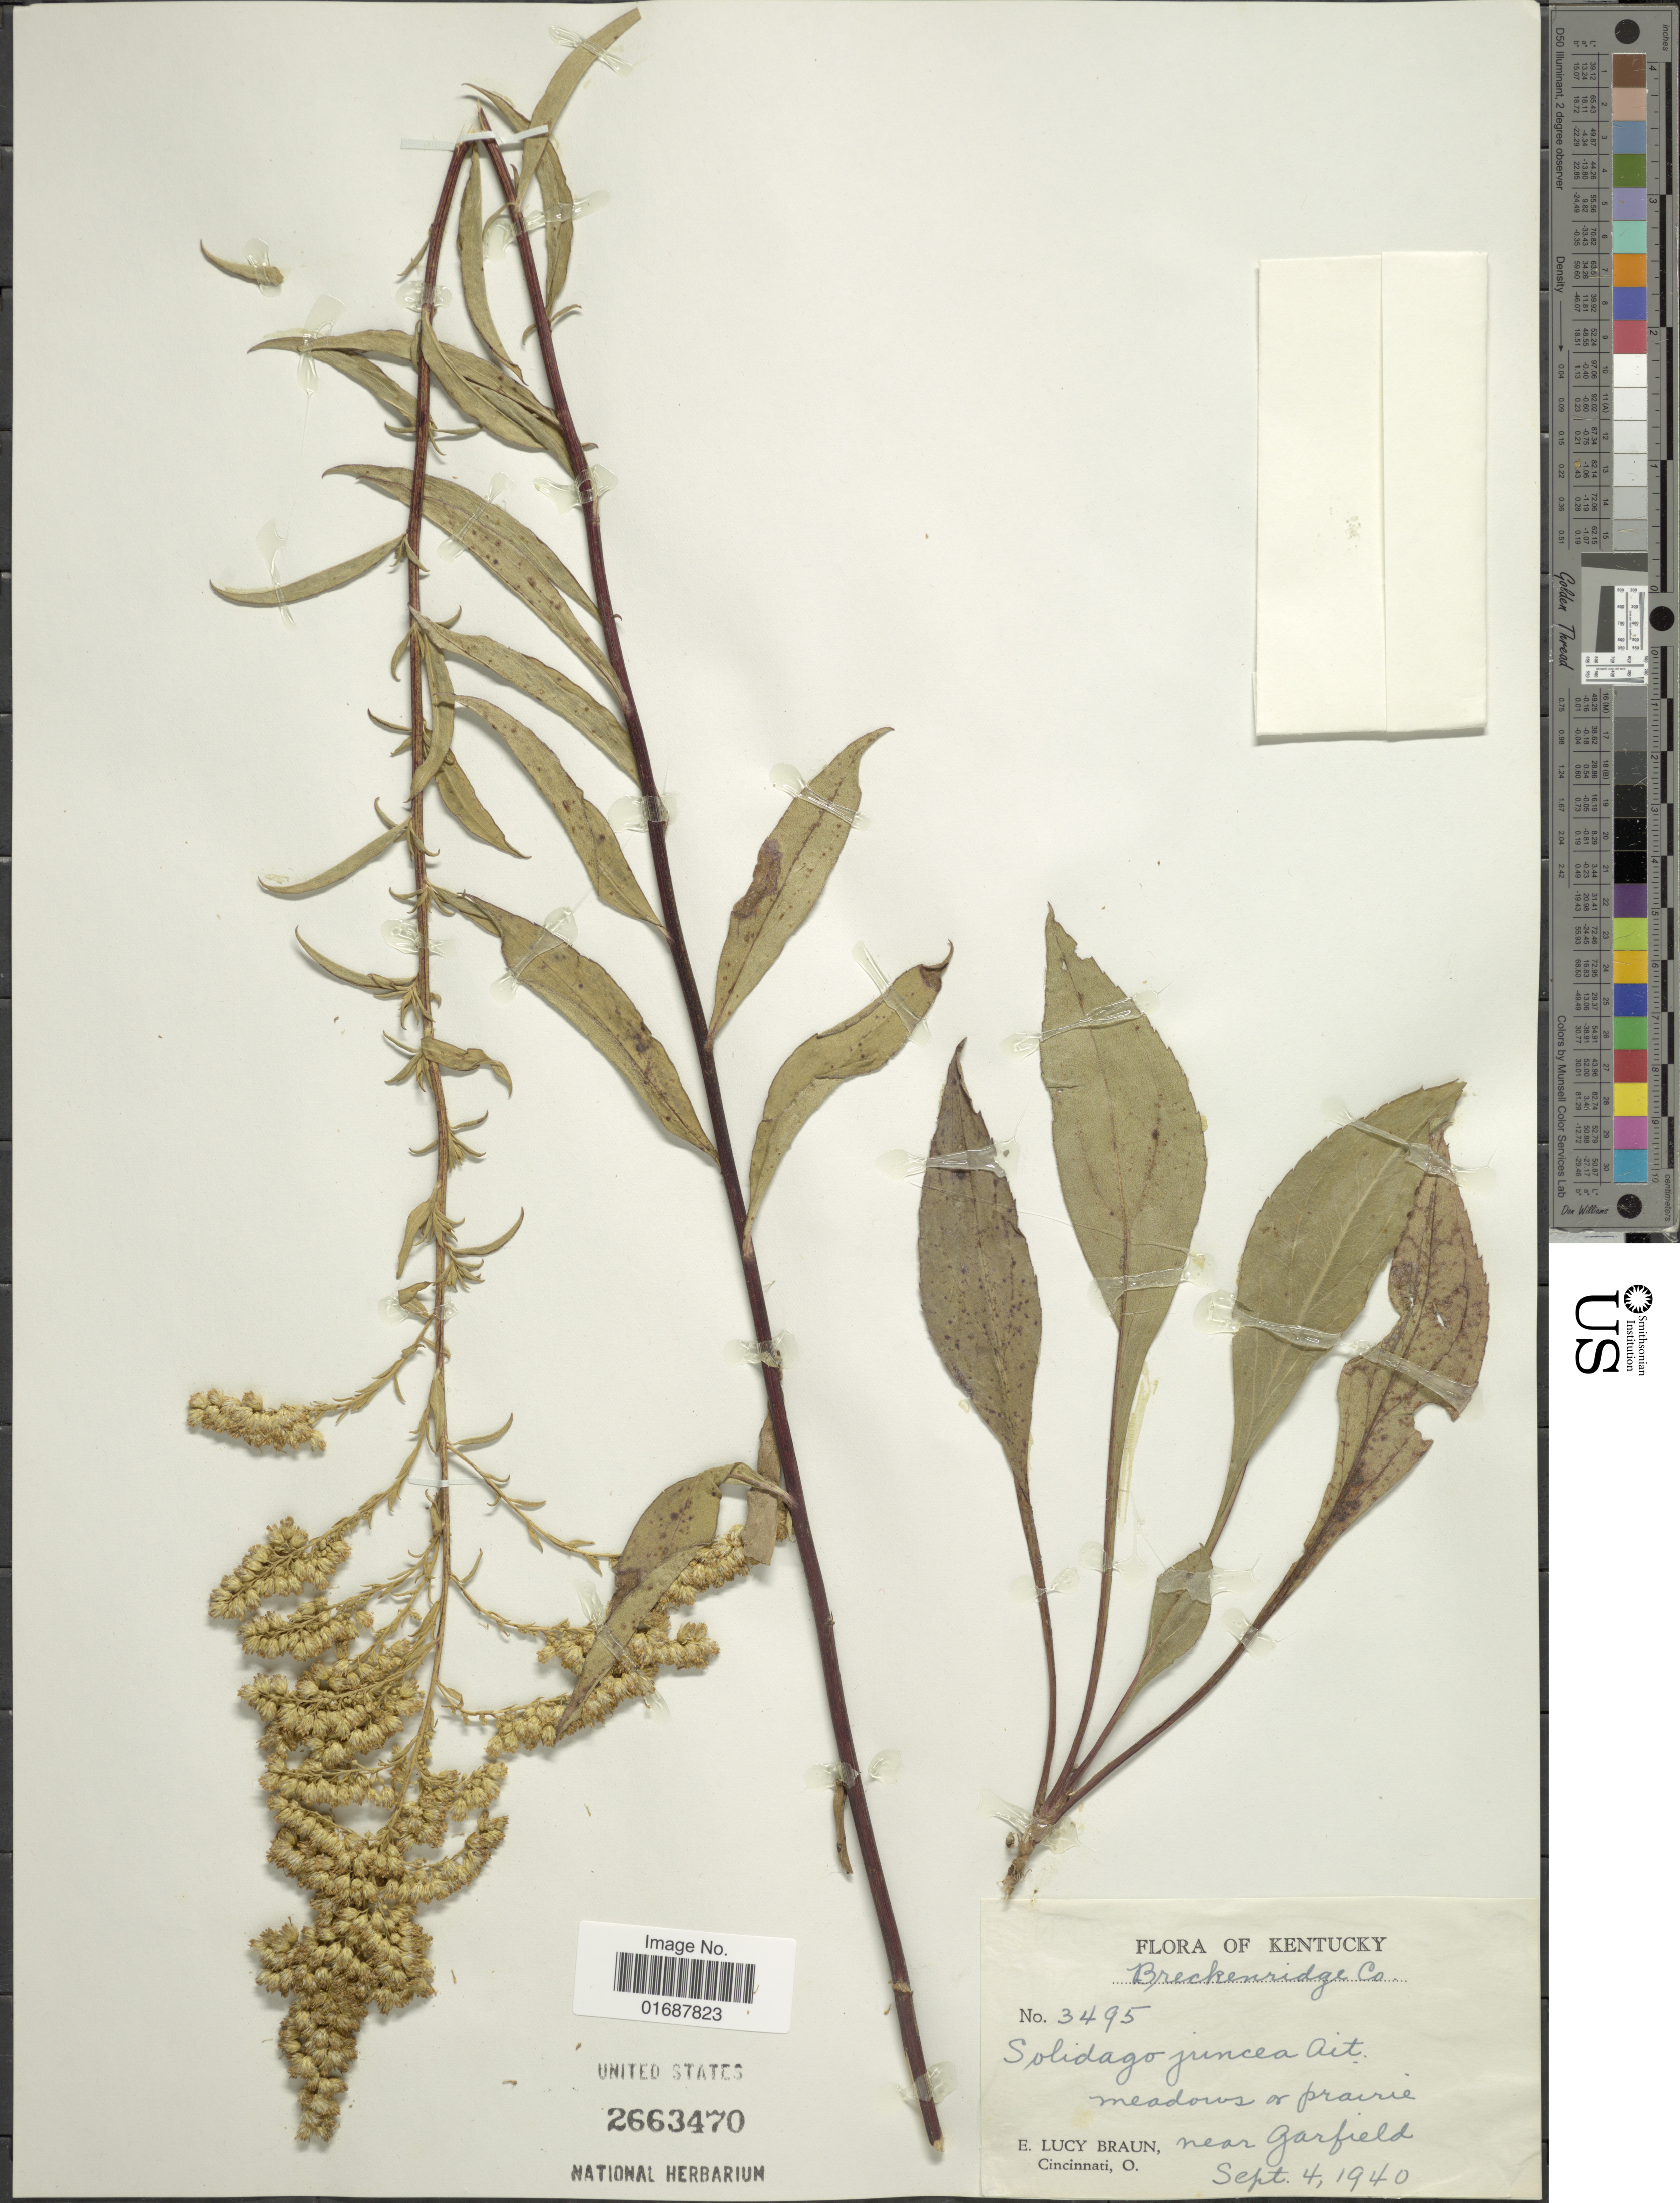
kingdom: Plantae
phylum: Tracheophyta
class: Magnoliopsida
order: Asterales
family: Asteraceae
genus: Solidago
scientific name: Solidago juncea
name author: Aiton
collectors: E. L. Braun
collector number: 3495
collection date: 1940-09-04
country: United States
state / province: Kentucky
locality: Breckenridge Co. near Garfield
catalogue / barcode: US 2663470